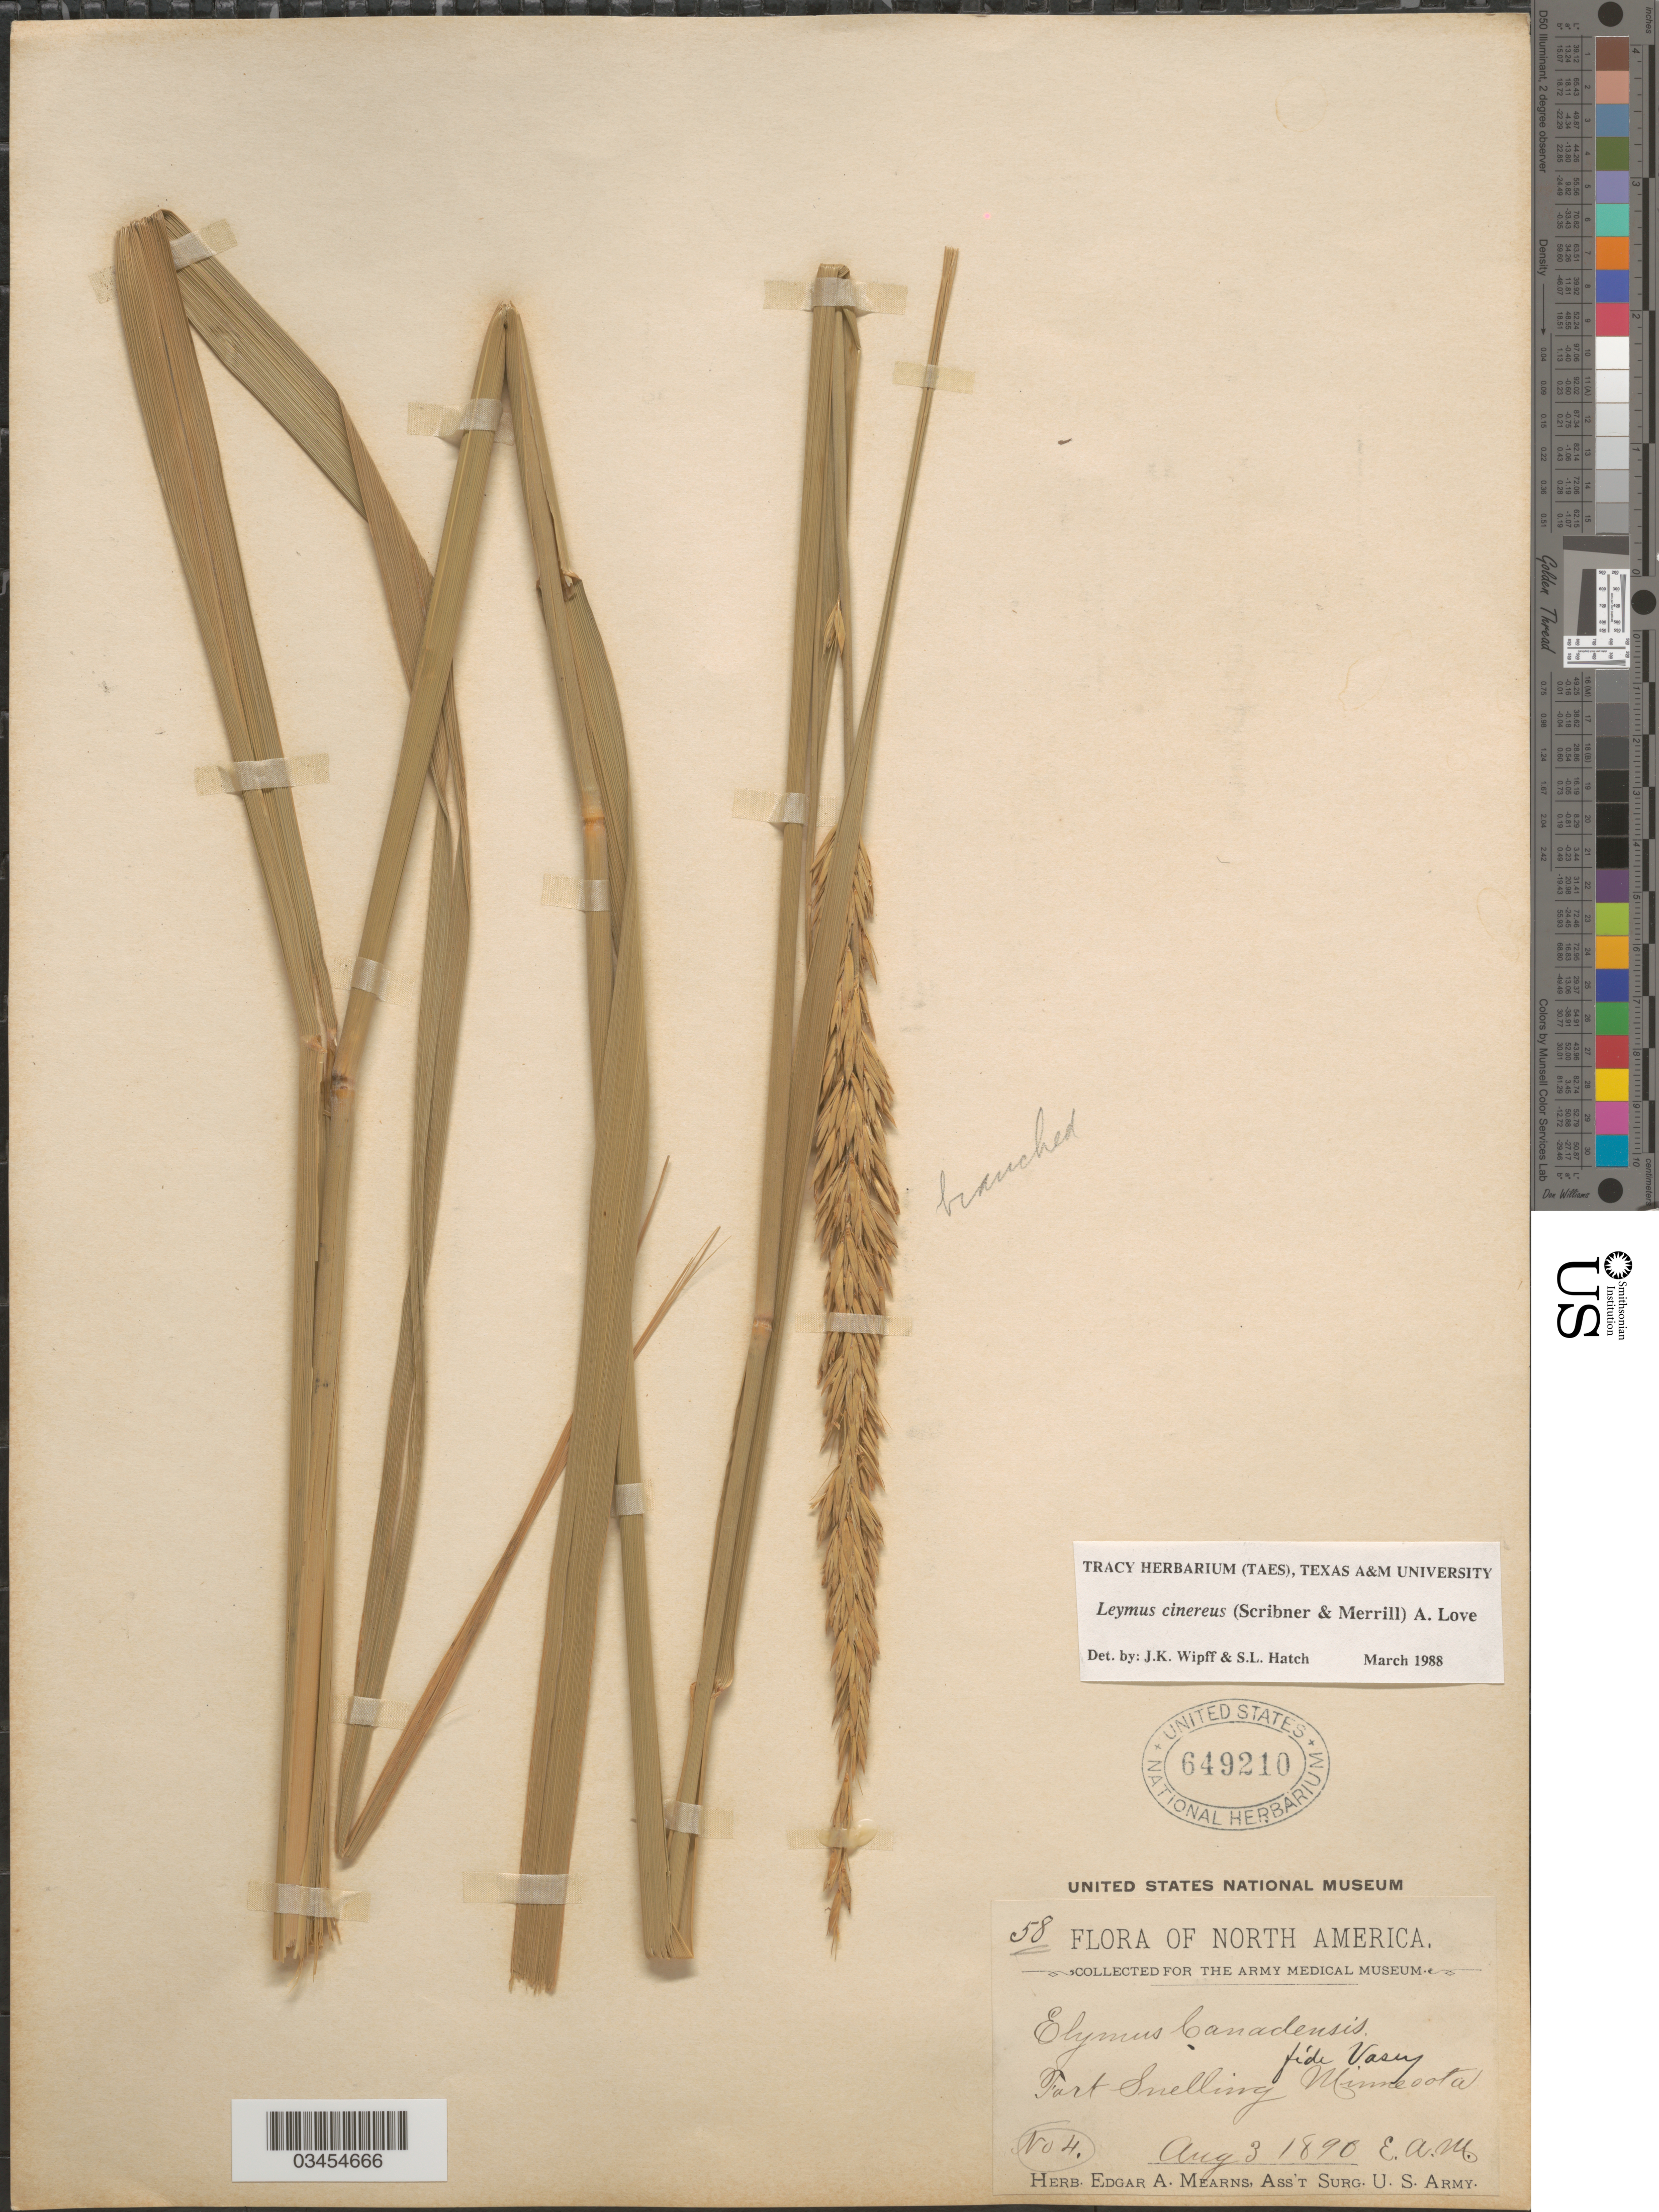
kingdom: Plantae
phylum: Tracheophyta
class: Liliopsida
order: Poales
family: Poaceae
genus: Leymus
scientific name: Leymus cinereus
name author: (Scribn. & Merr.) Á. Löve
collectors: E. A. Mearns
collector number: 4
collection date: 1890-08-03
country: United States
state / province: Minnesota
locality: Fort Snelling.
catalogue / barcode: US 649210